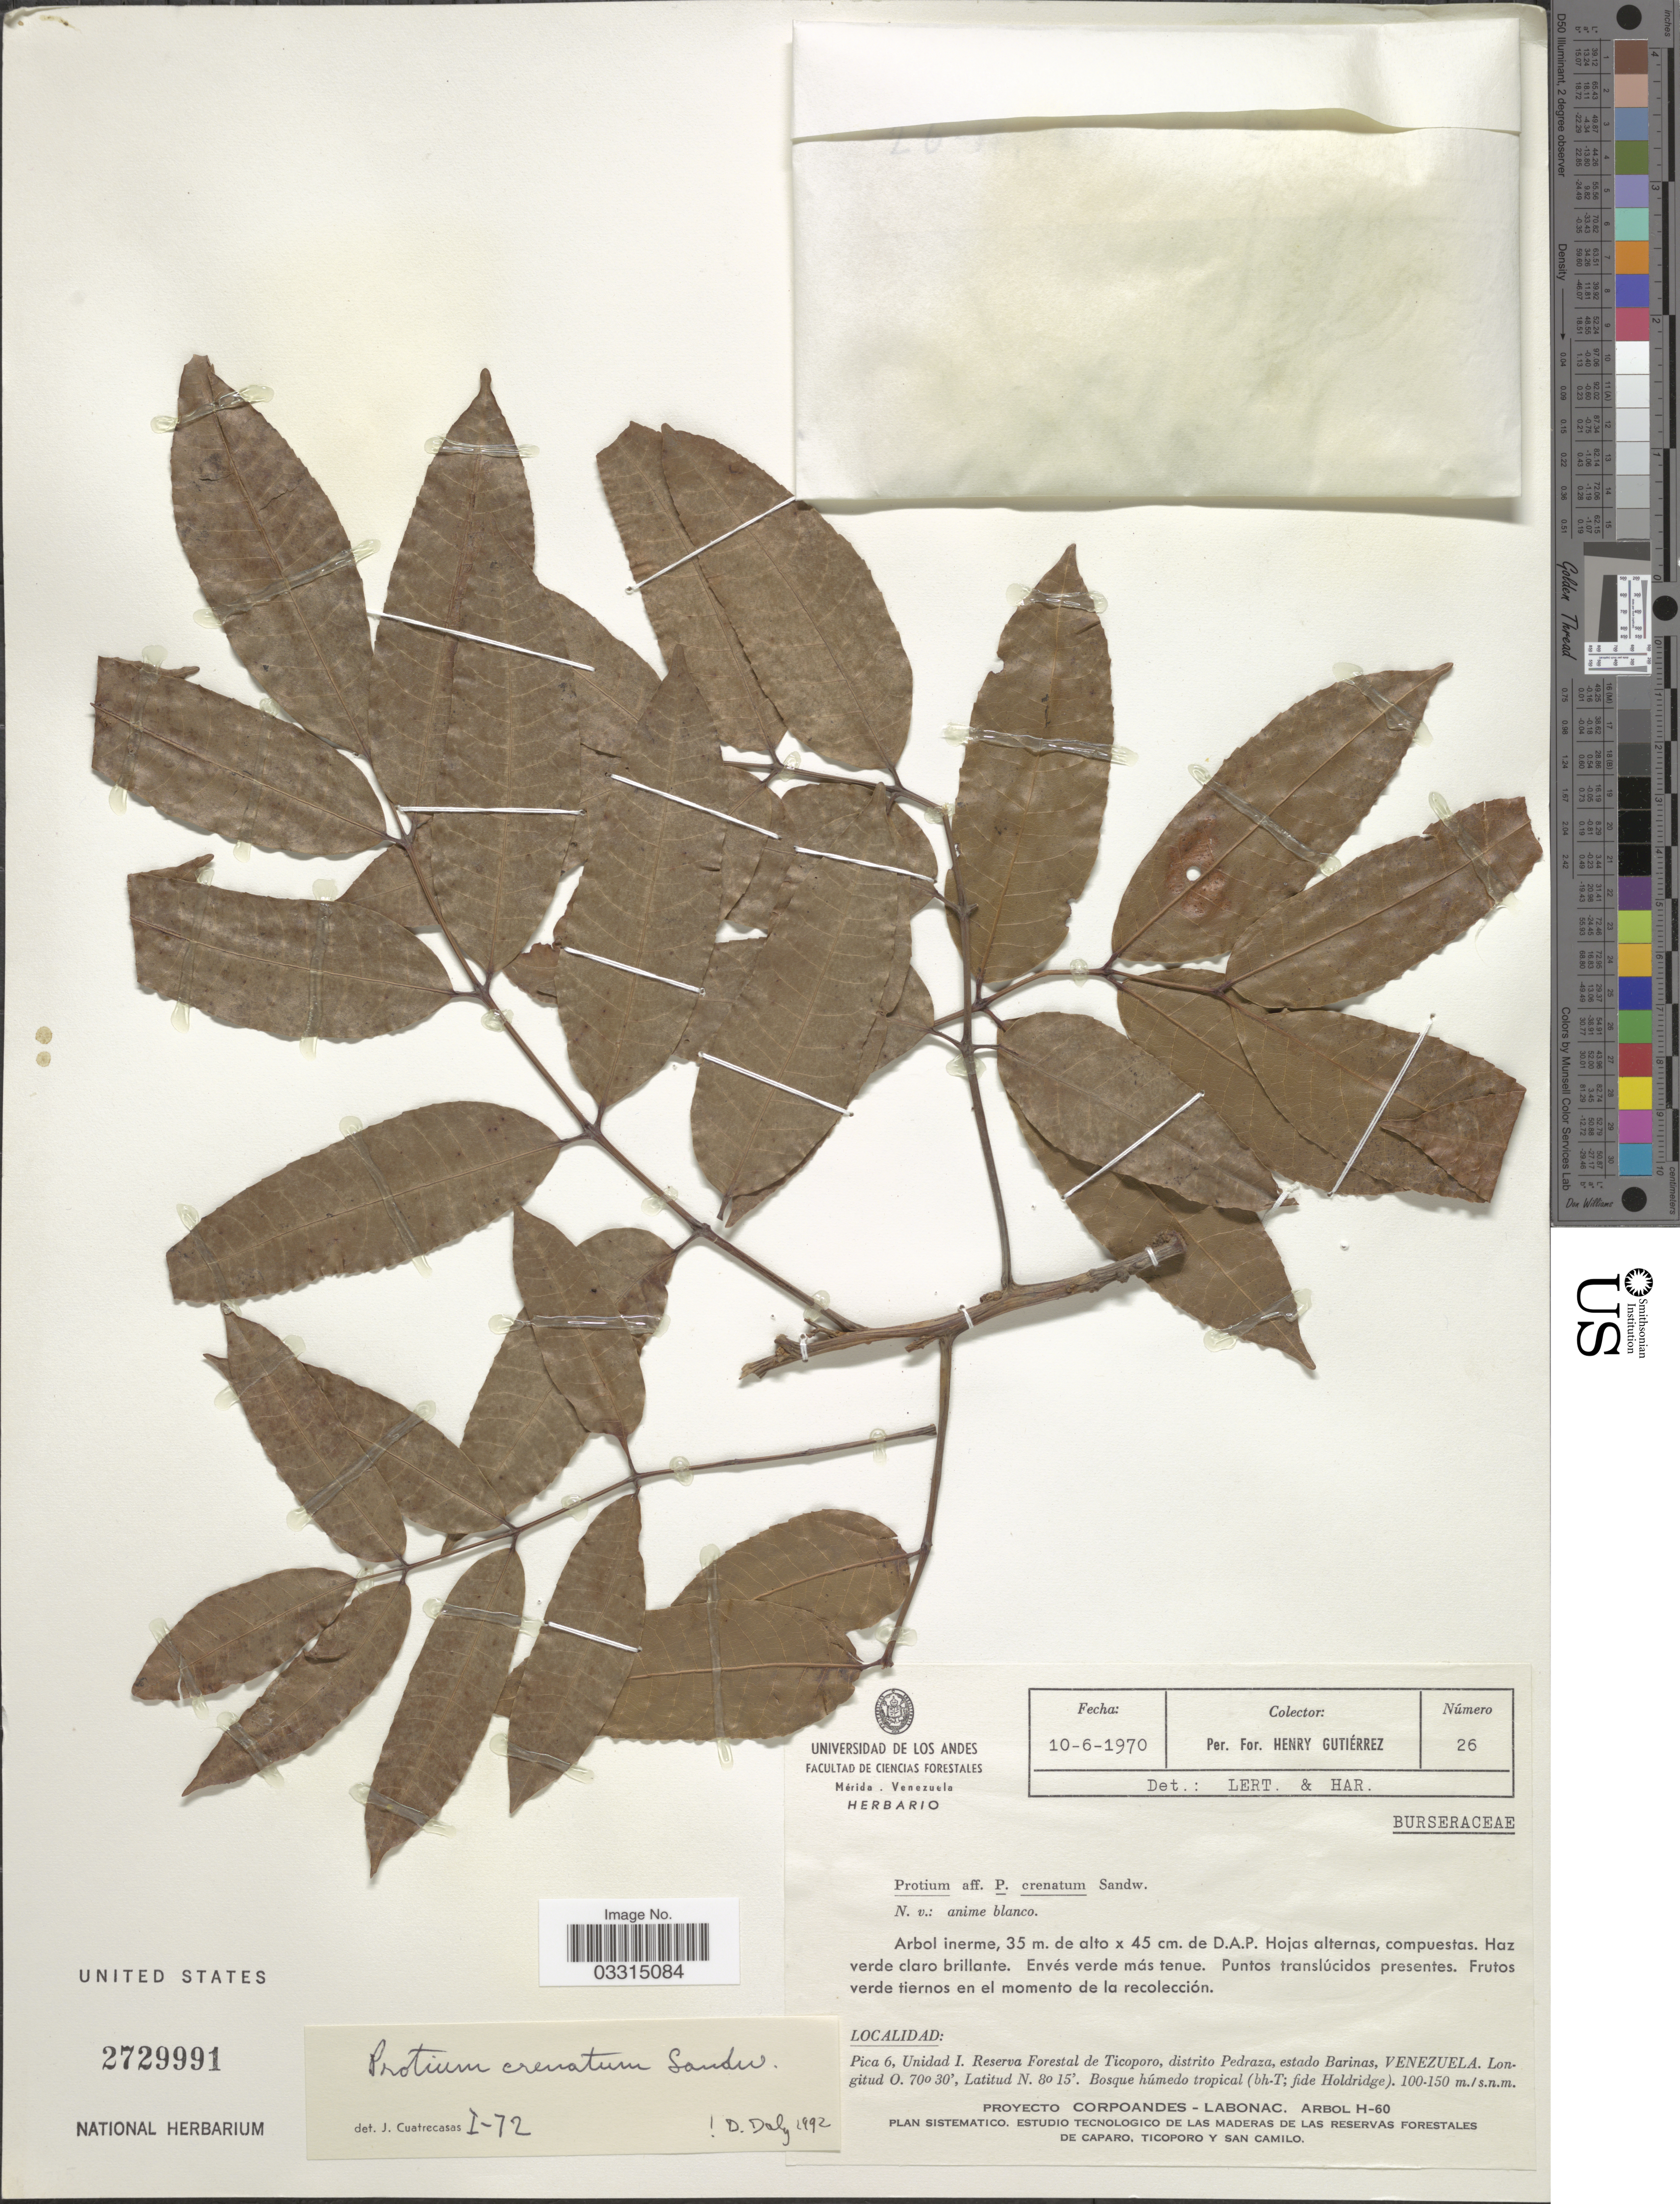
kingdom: Plantae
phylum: Tracheophyta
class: Magnoliopsida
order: Sapindales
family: Burseraceae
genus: Protium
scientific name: Protium crenatum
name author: Sandwith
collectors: H. Gutierrez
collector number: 26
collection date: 1970-06-10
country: Venezuela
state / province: Barinas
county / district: Pedraza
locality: Pica 6, Unidad I. Reserva Forestal de Ticoporo, distrito Pedraza.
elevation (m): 100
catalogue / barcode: US 2729991